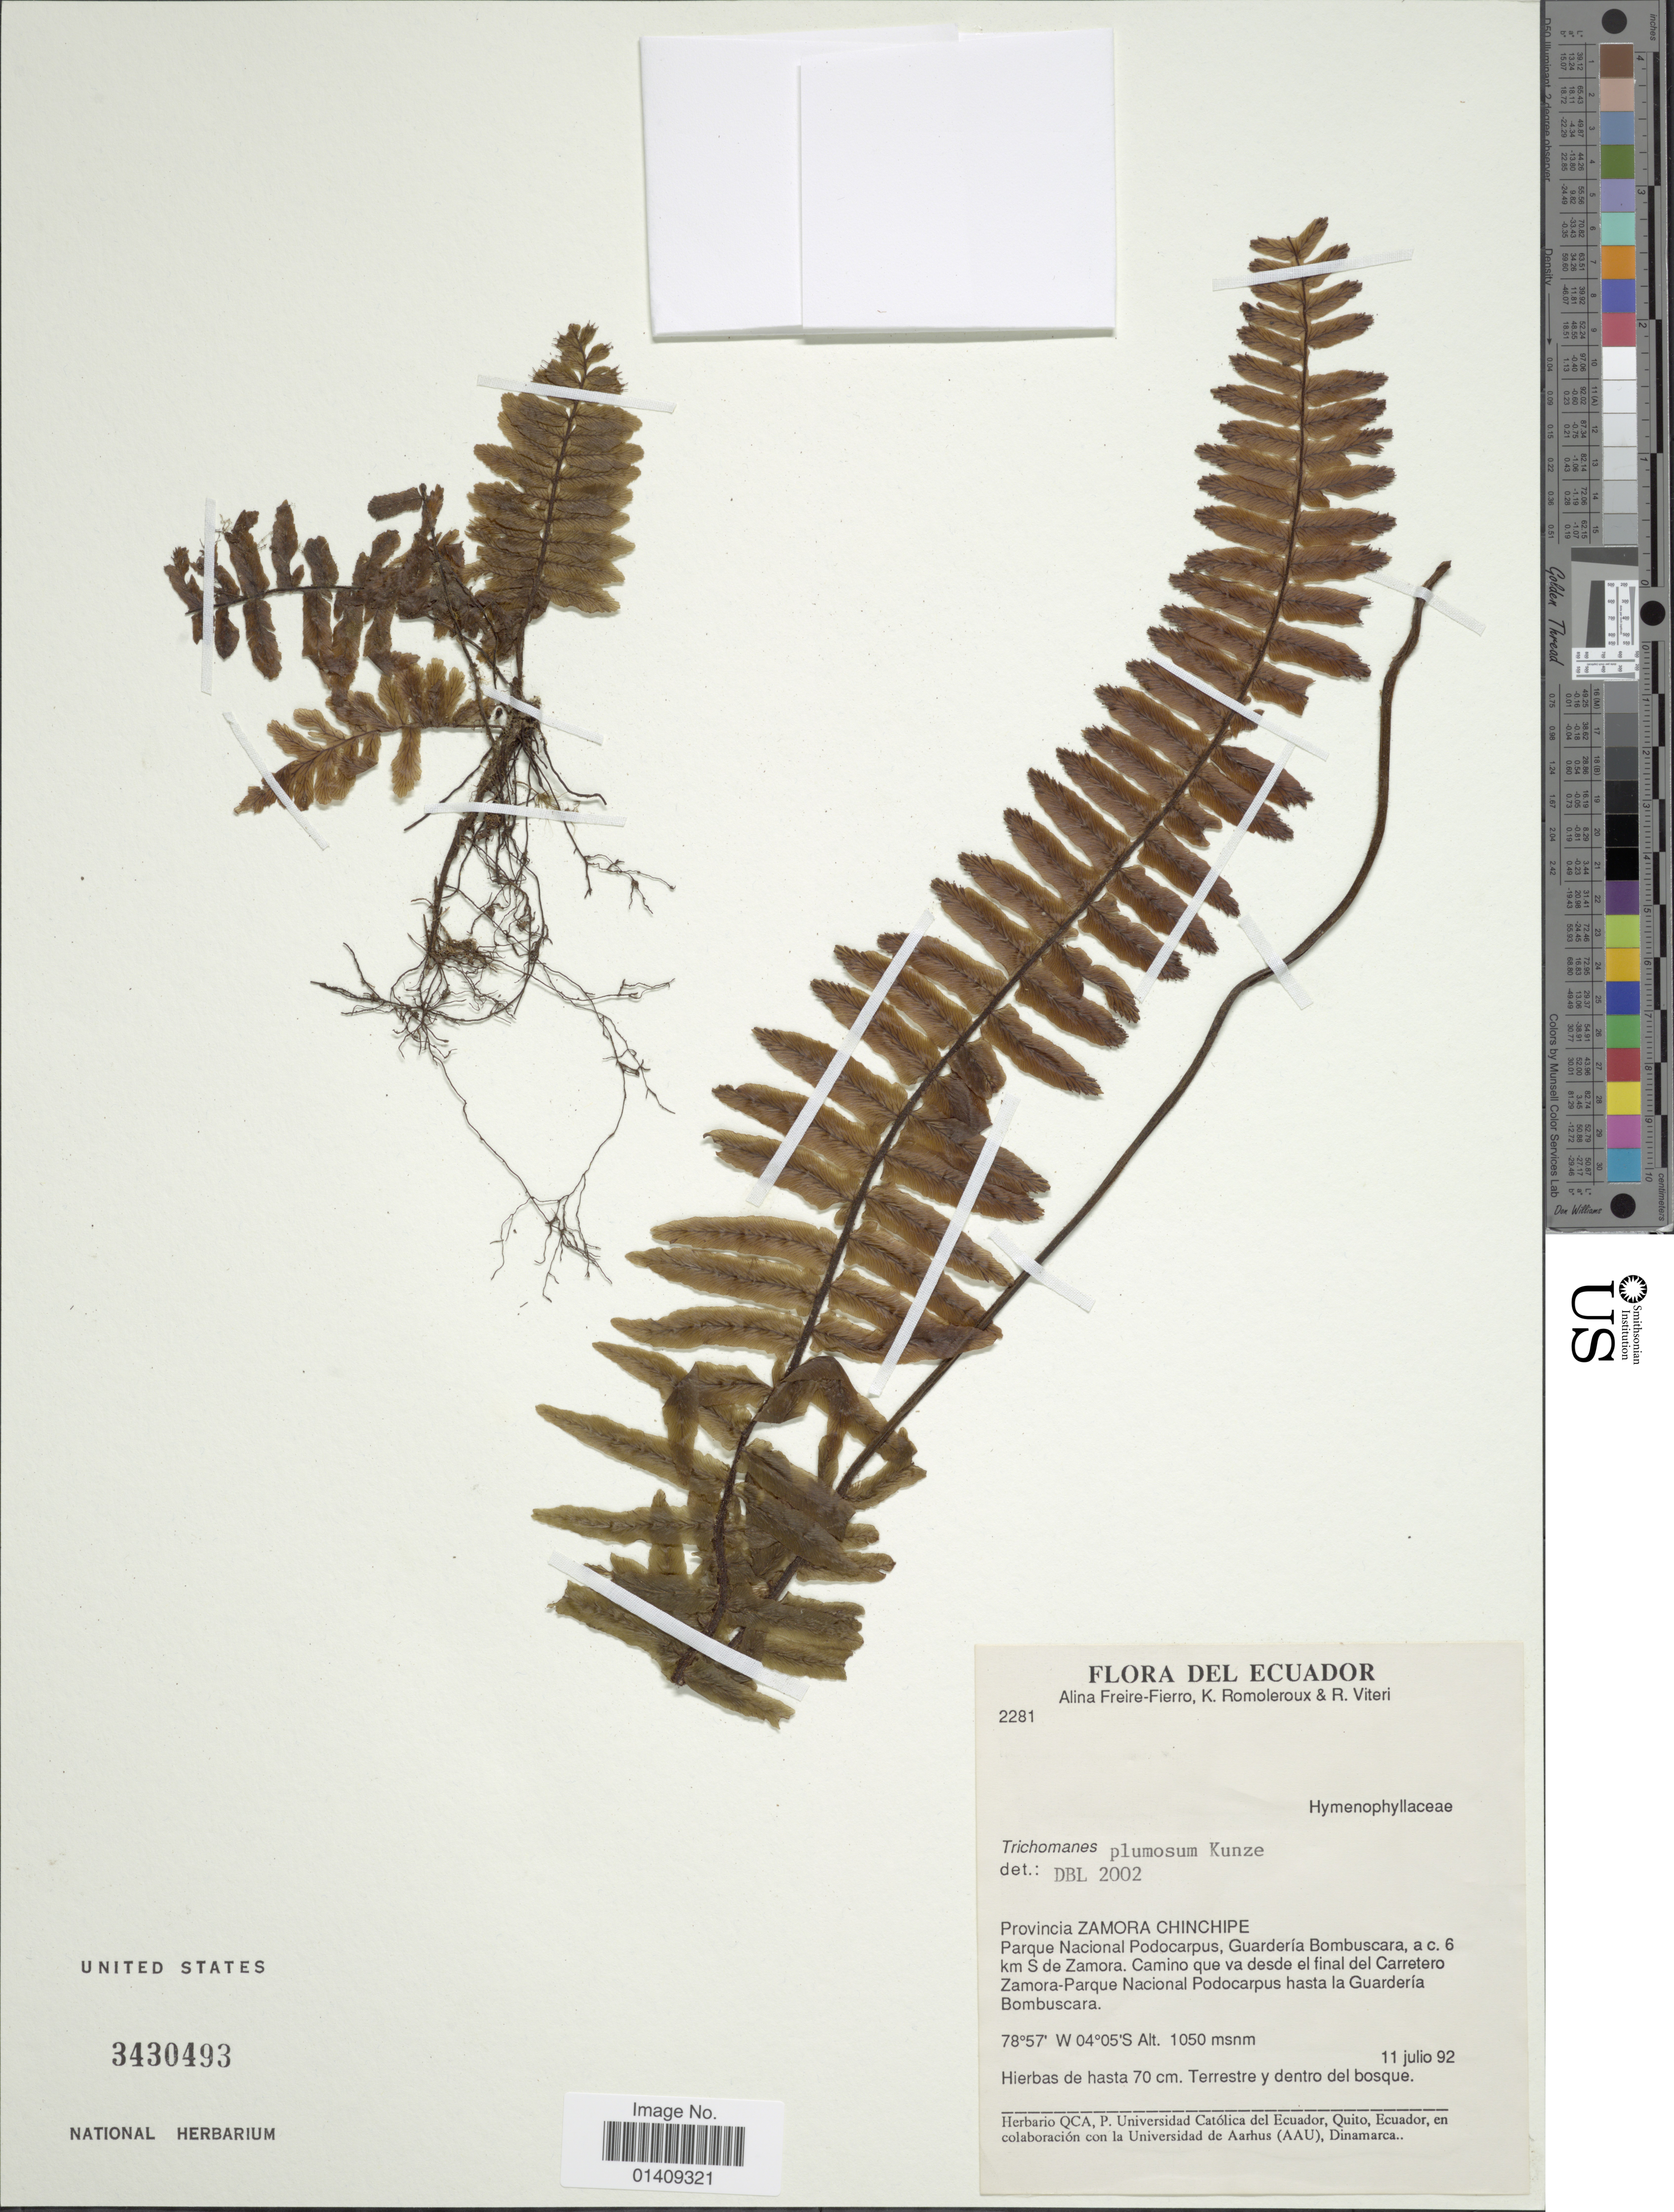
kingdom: Plantae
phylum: Tracheophyta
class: Polypodiopsida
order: Hymenophyllales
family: Hymenophyllaceae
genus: Trichomanes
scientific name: Trichomanes plumosum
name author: Kunze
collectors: A. Freire-Fierro, K. Romolerloux & R. Viteri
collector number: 2281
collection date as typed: Transcribed d/m/y: 11/7/92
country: Ecuador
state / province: Zamora-Chinchipe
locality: Provincia Zamora Chinchipe parque nacional Podocarpus Guarderoa Bombuscara a.c.6km S de Zamora. Camino que va desde el final del Carretero Zamora Parque Nacional Podocarpus hasta la Guarderia Bombuscara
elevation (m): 1050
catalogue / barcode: US 3430493